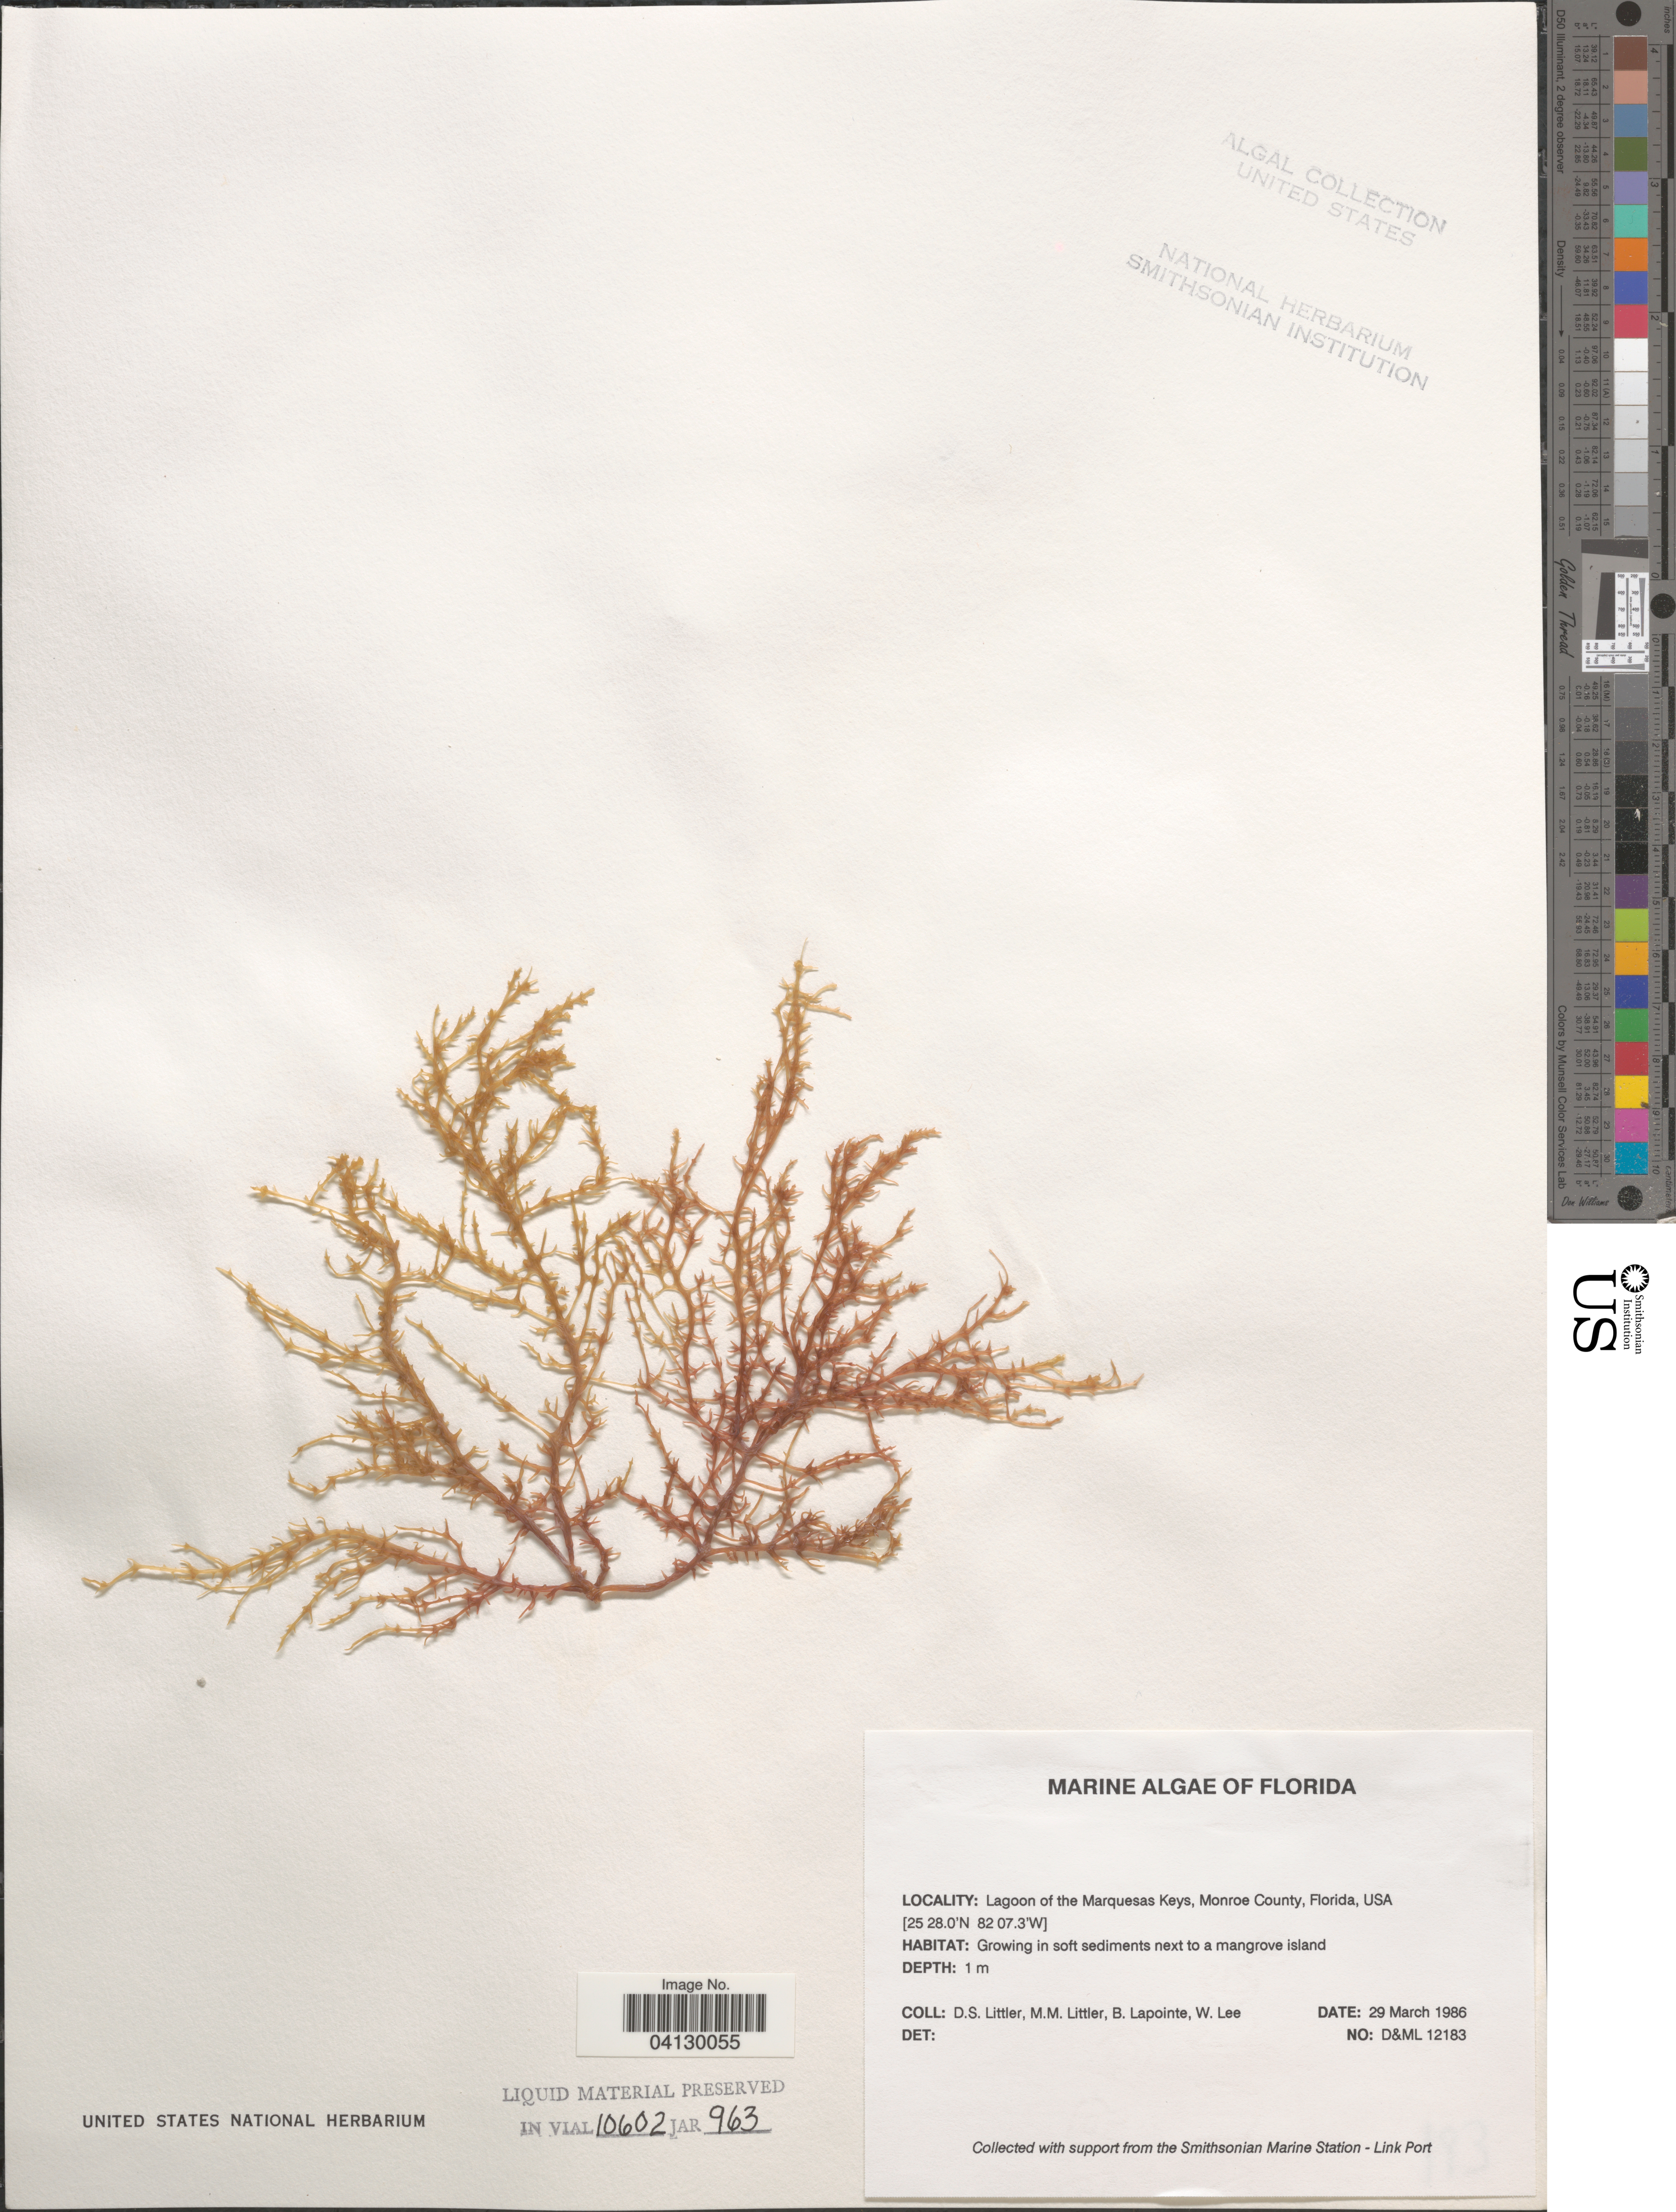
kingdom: Plantae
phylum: Rhodophyta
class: Florideophyceae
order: Corallinales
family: Corallinaceae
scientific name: Crustose Coralline Algae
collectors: D. S. Littler, B. Lapointe & W. Lee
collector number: D&ML 12183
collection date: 1986-03-29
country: United States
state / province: Florida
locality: Lagoon of the Marquesas Keys, Monroe County.